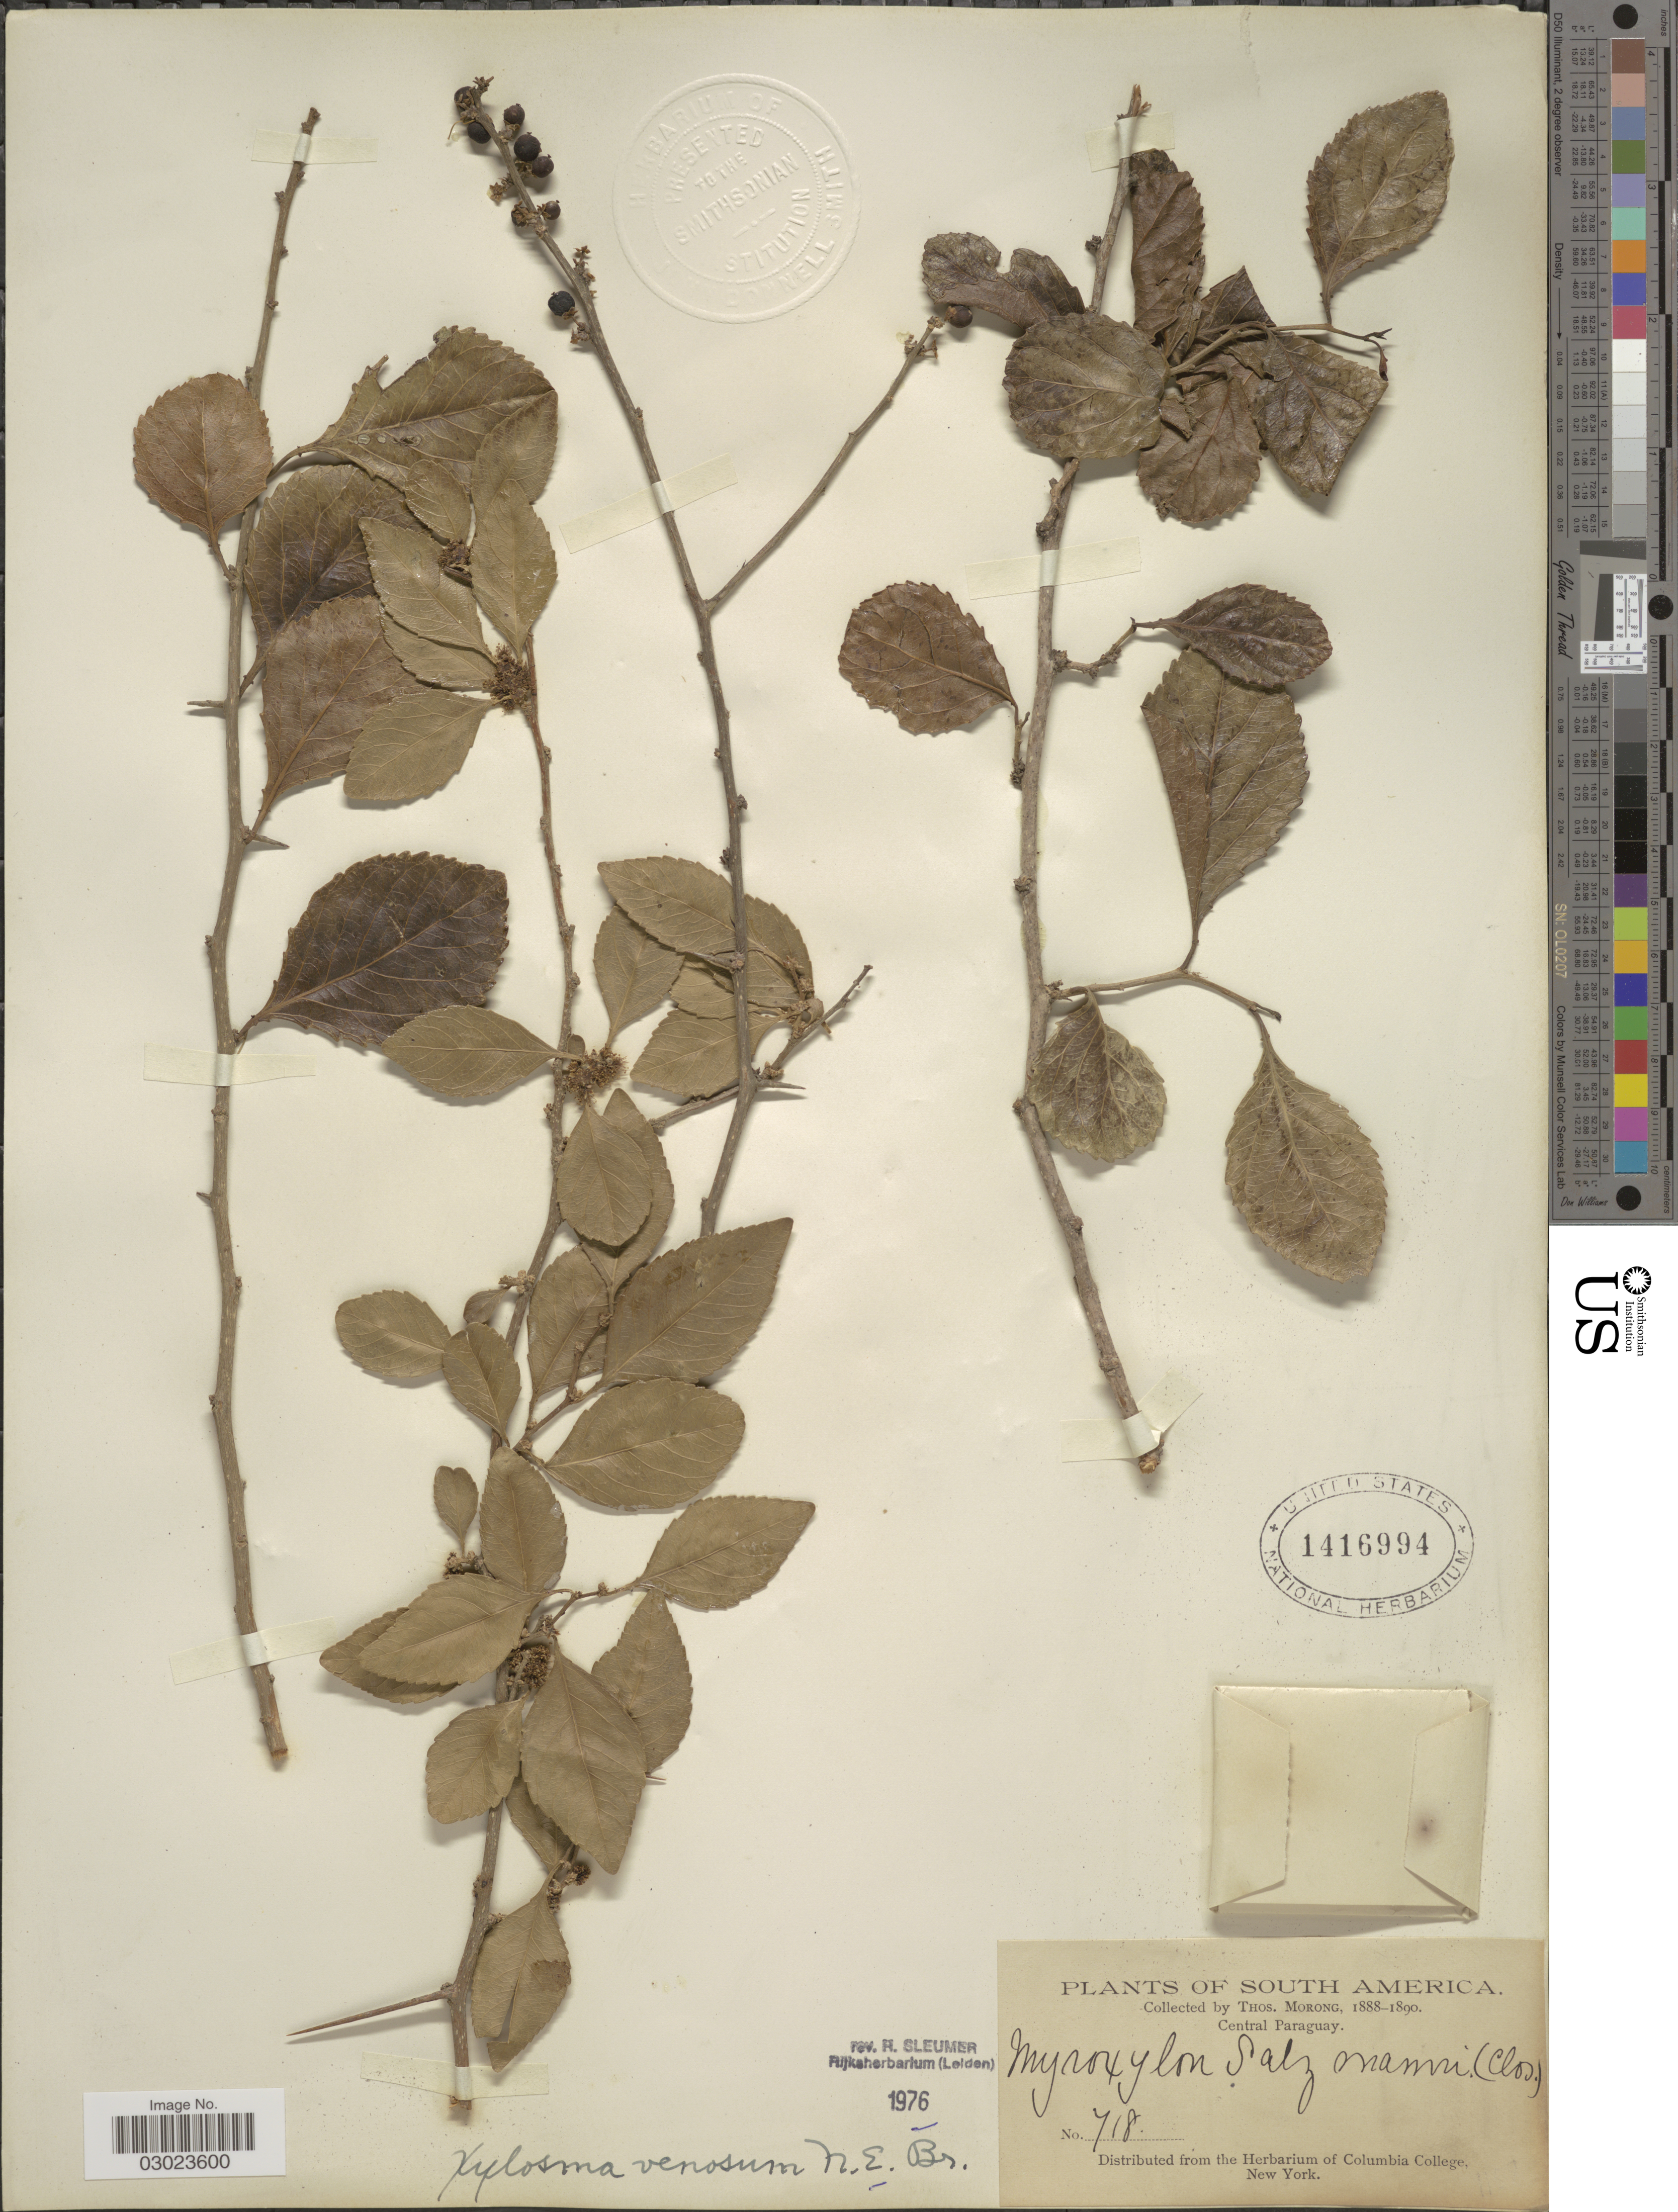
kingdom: Plantae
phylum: Tracheophyta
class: Magnoliopsida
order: Malpighiales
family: Salicaceae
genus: Xylosma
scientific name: Xylosma venosa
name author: N.E. Br.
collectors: ex herb. T. Morong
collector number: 718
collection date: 1888/1890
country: Paraguay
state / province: Central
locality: Central Paraguay.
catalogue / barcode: US 1416994